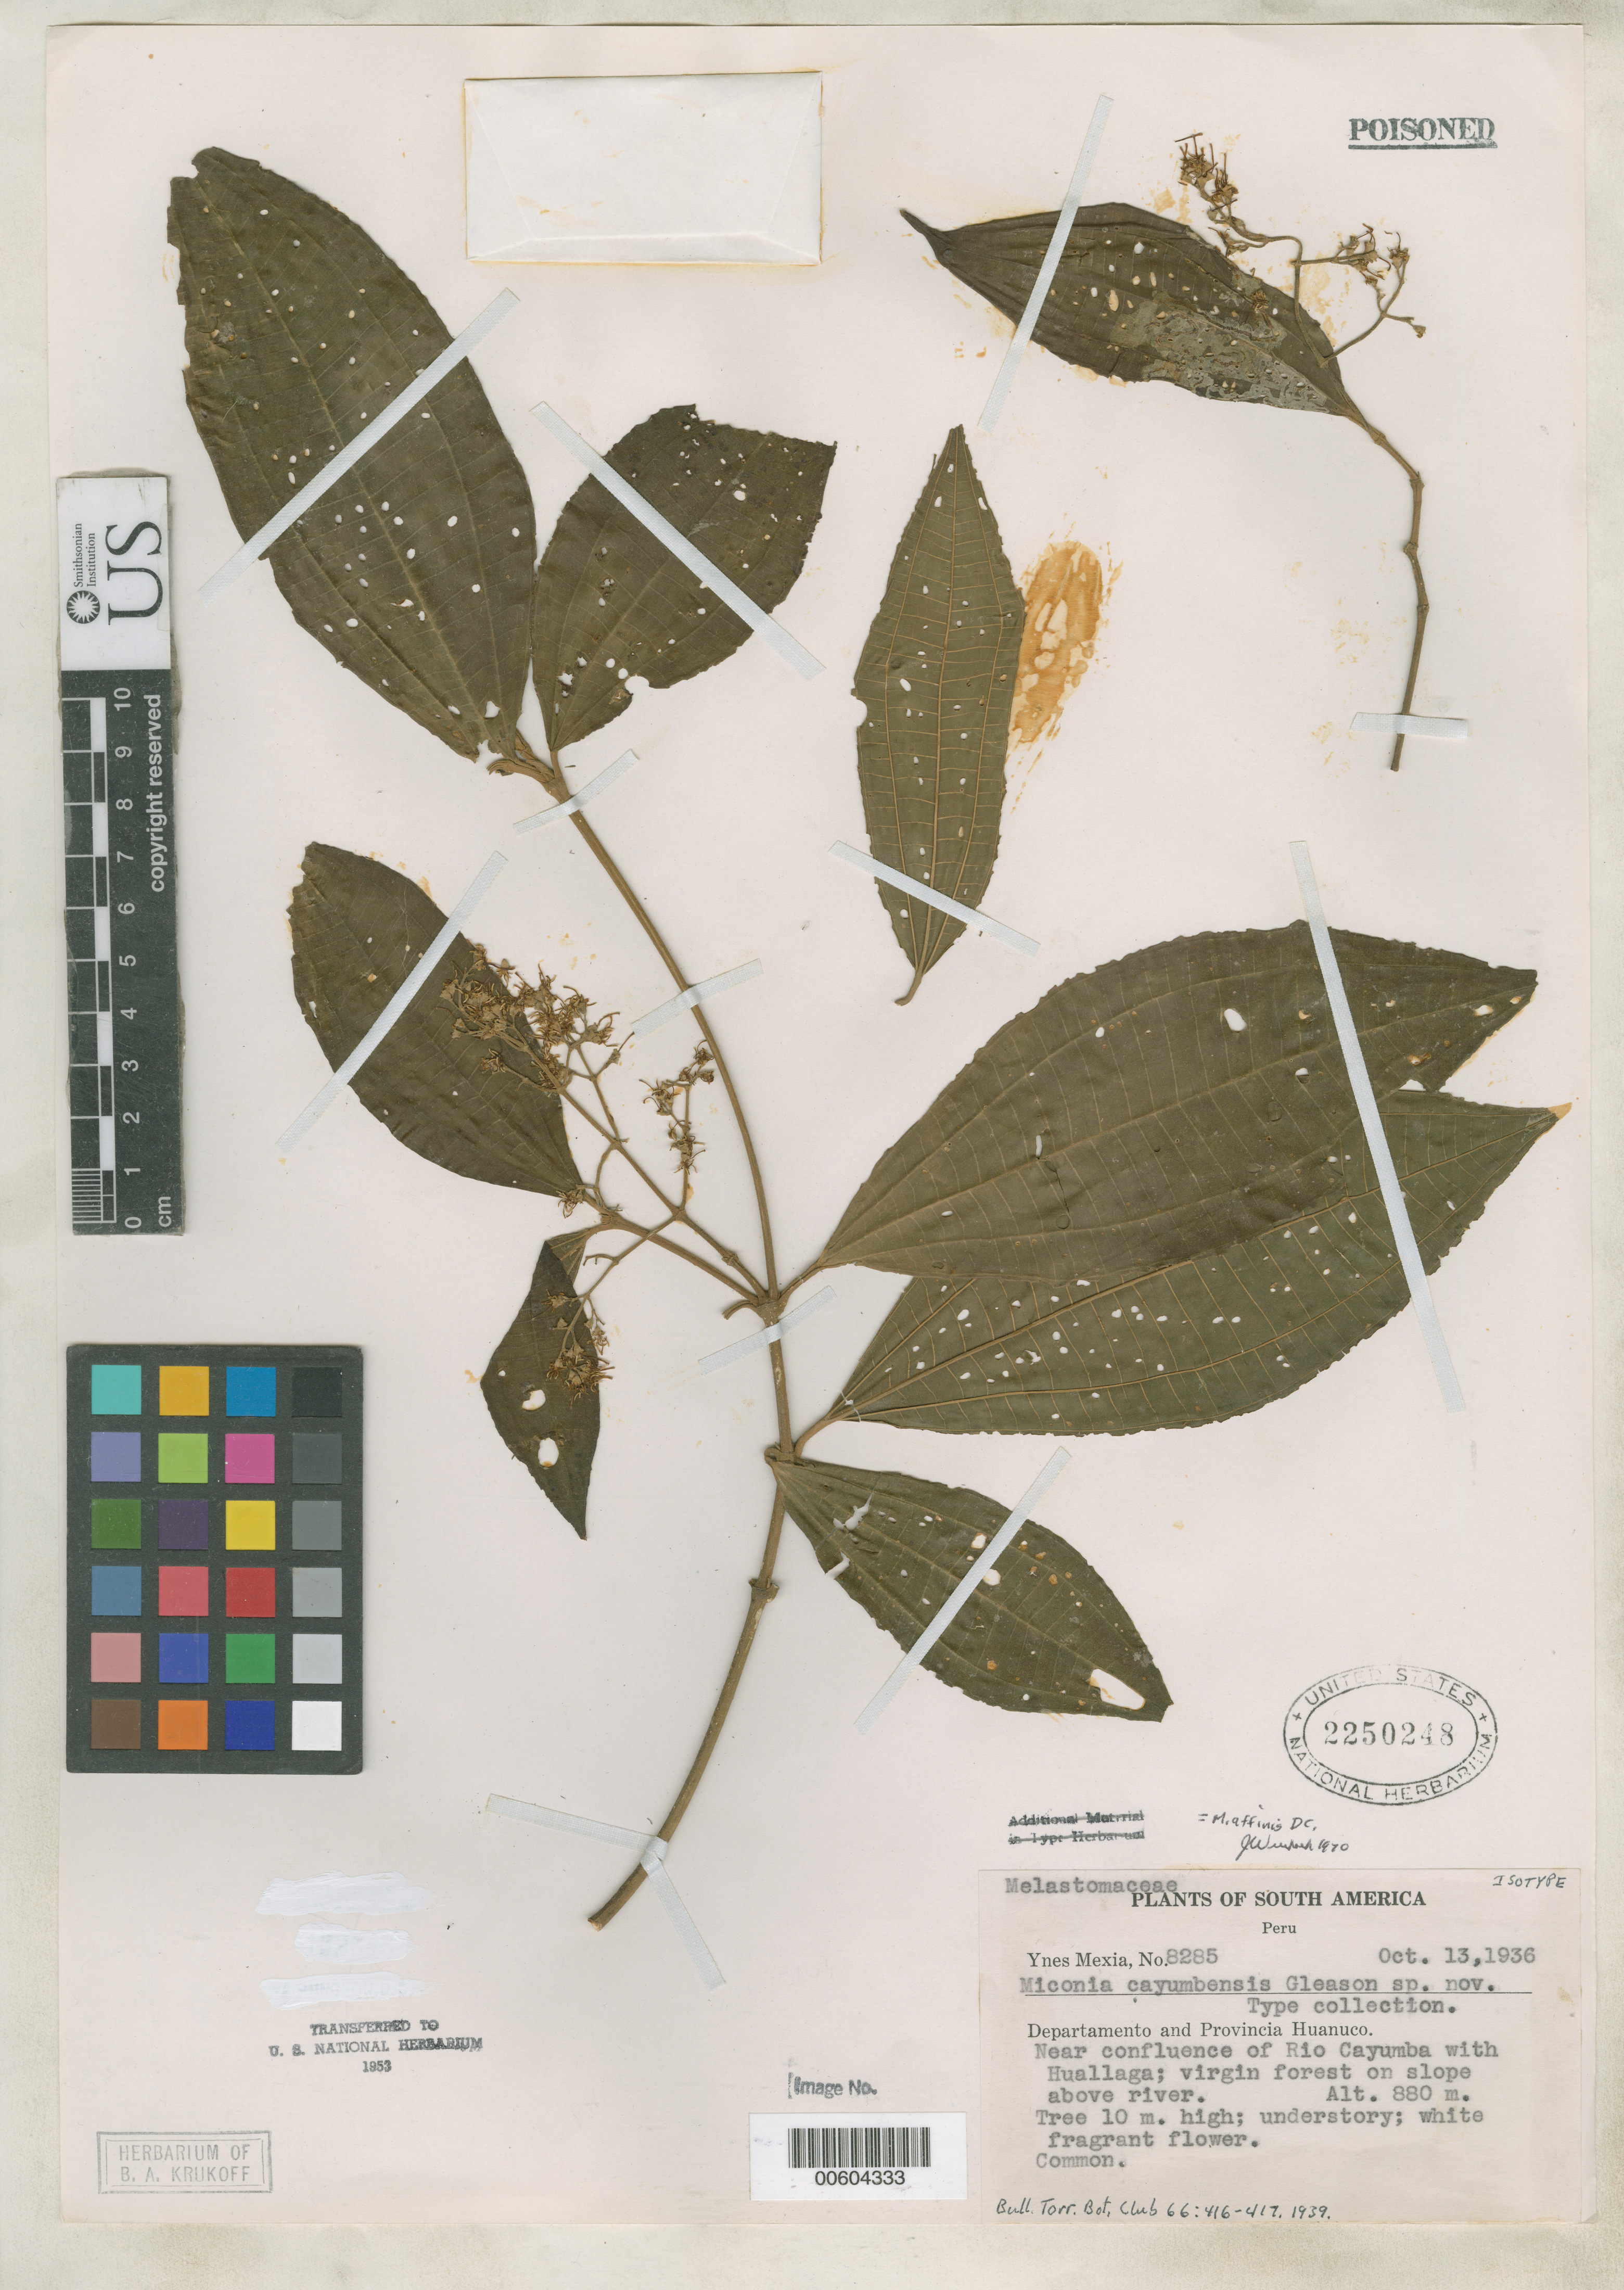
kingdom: Plantae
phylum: Tracheophyta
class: Magnoliopsida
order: Myrtales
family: Melastomataceae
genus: Miconia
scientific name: Miconia cayumbensis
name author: Gleason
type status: Isotype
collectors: Y. Mexia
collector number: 8285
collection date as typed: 13 Oct 1936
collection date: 1936-10-13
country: Peru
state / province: Huánuco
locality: Near confluence of Rio Cayumba with Huallaga.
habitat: Virgin forest on slope above river.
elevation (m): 880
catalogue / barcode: US 2250248